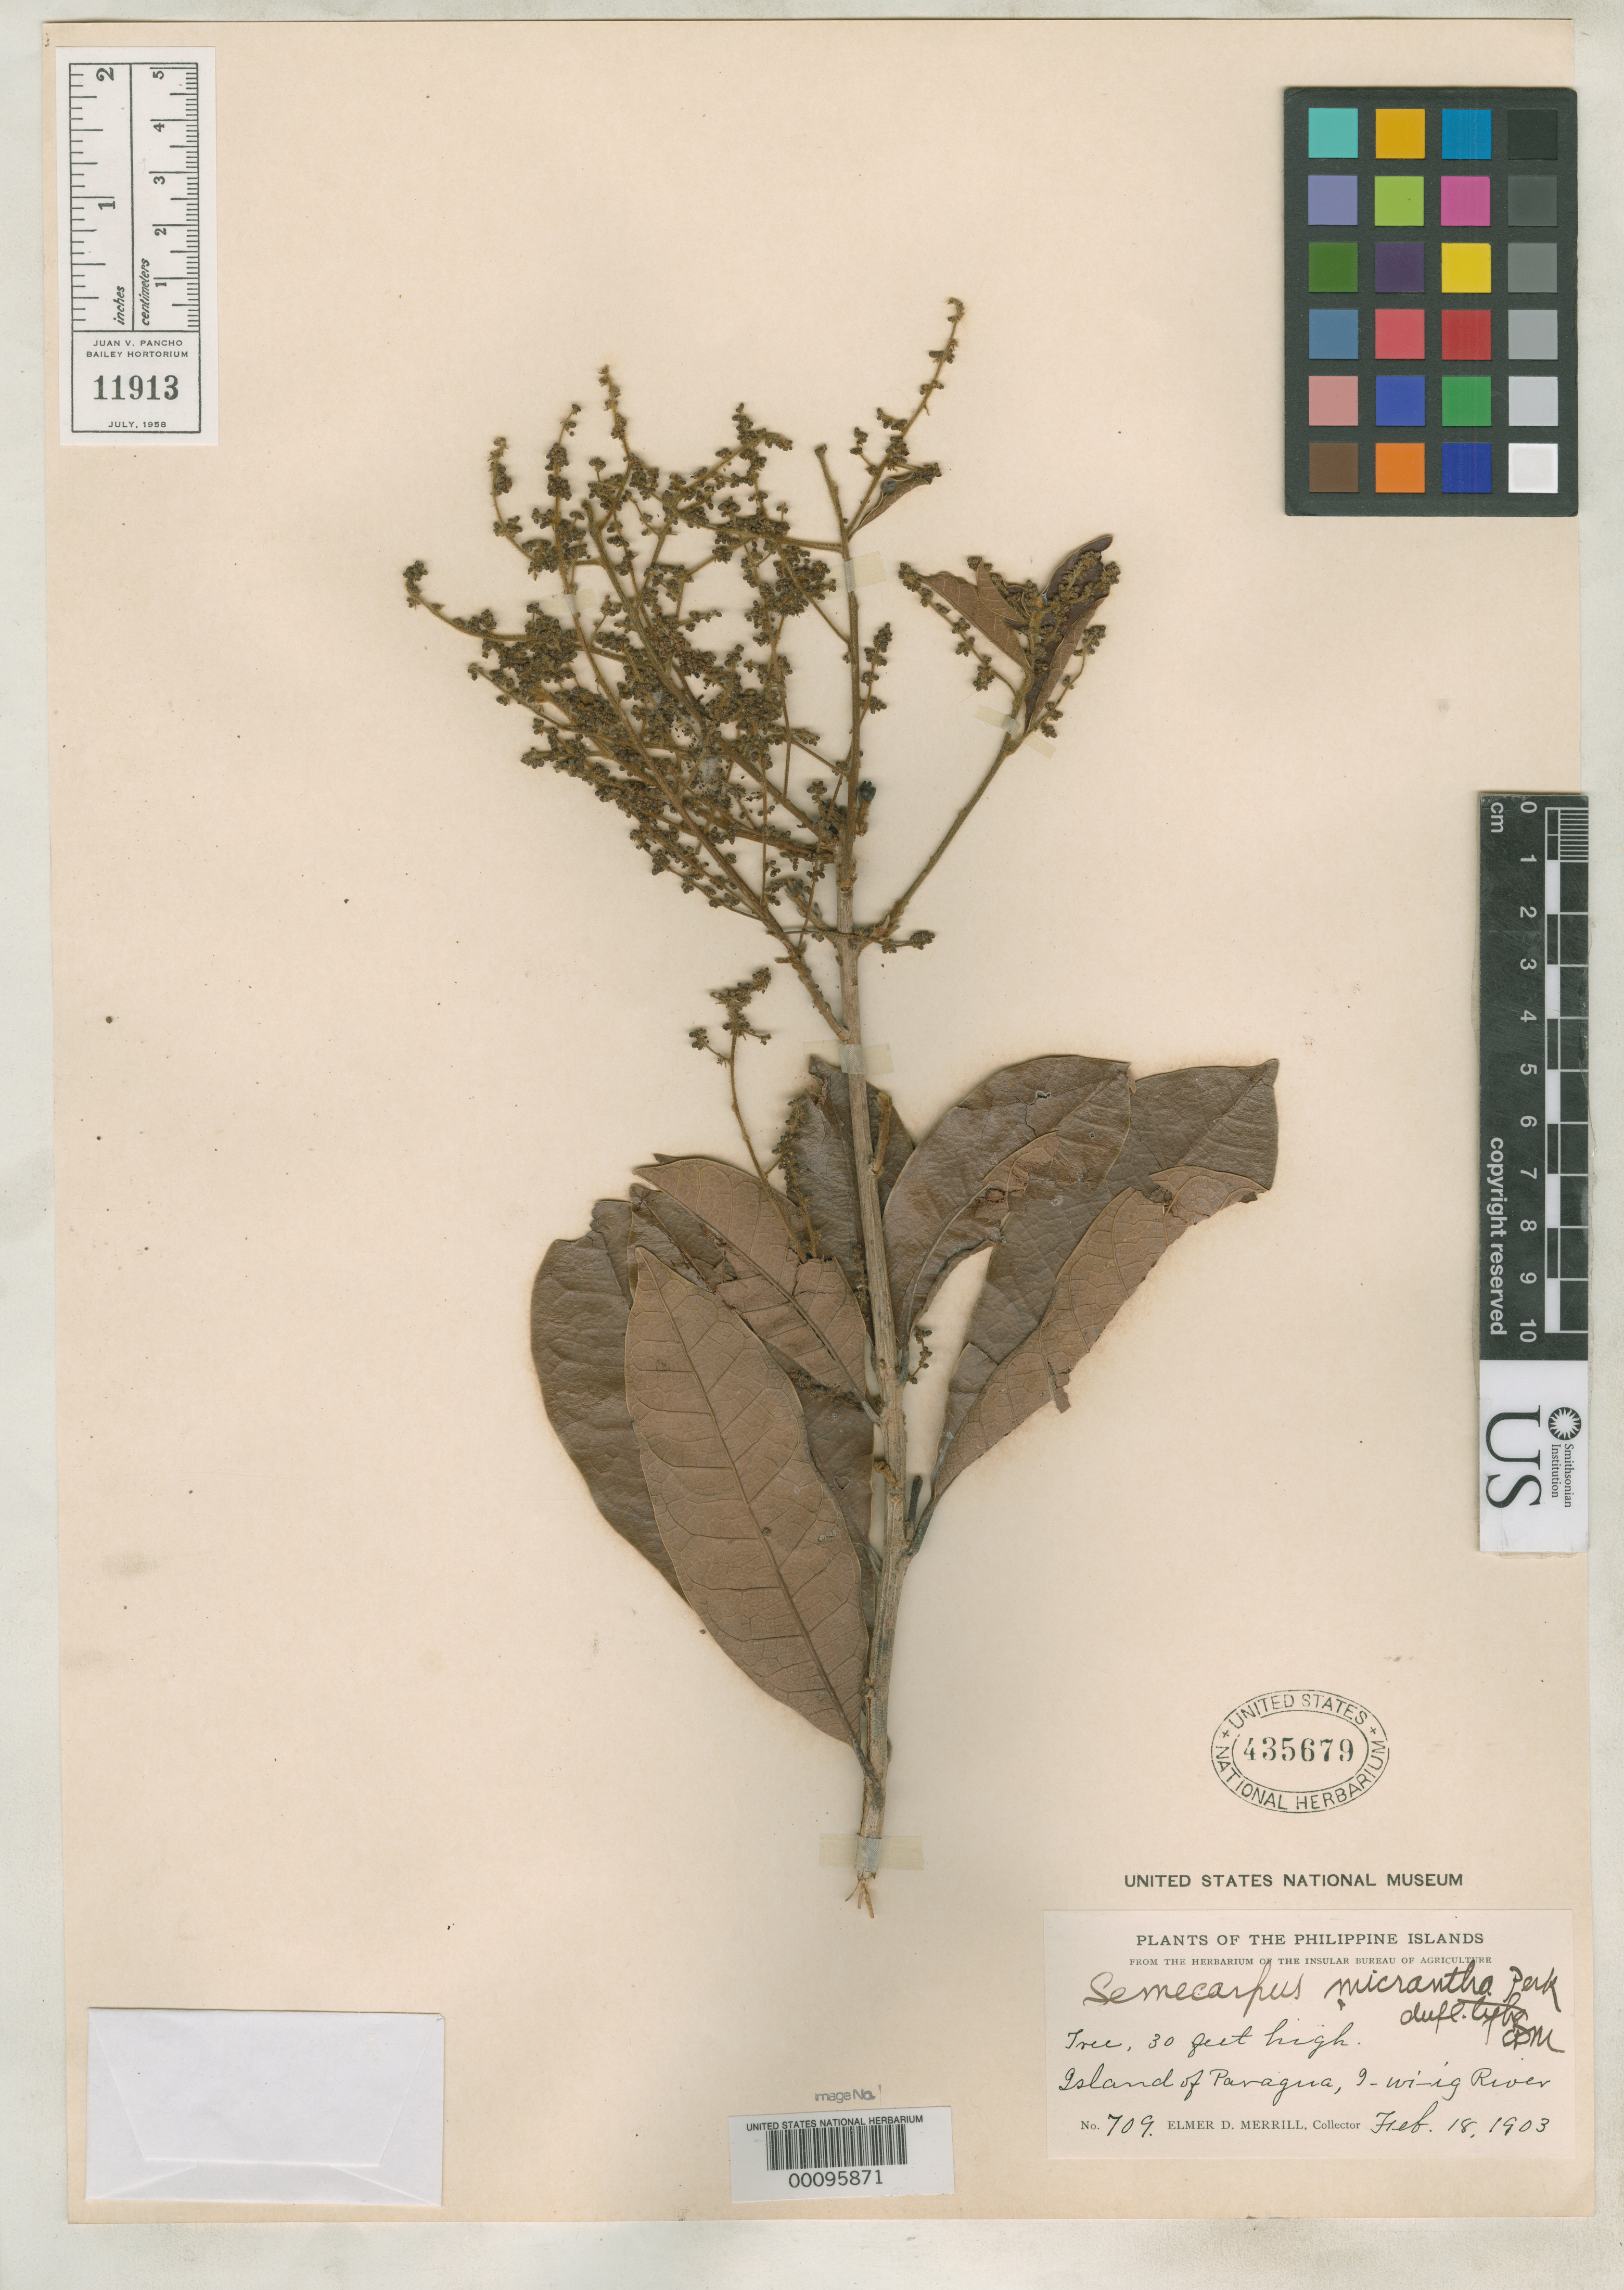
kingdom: Plantae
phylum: Tracheophyta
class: Magnoliopsida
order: Sapindales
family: Anacardiaceae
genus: Semecarpus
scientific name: Semecarpus micranthus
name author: Perkins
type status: Isotype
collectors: E. D. Merrill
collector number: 709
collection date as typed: Feb 1903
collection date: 1903-02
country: Philippines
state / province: Mimaropa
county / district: Palawan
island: Palawan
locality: Ewiig River.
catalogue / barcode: US 435679